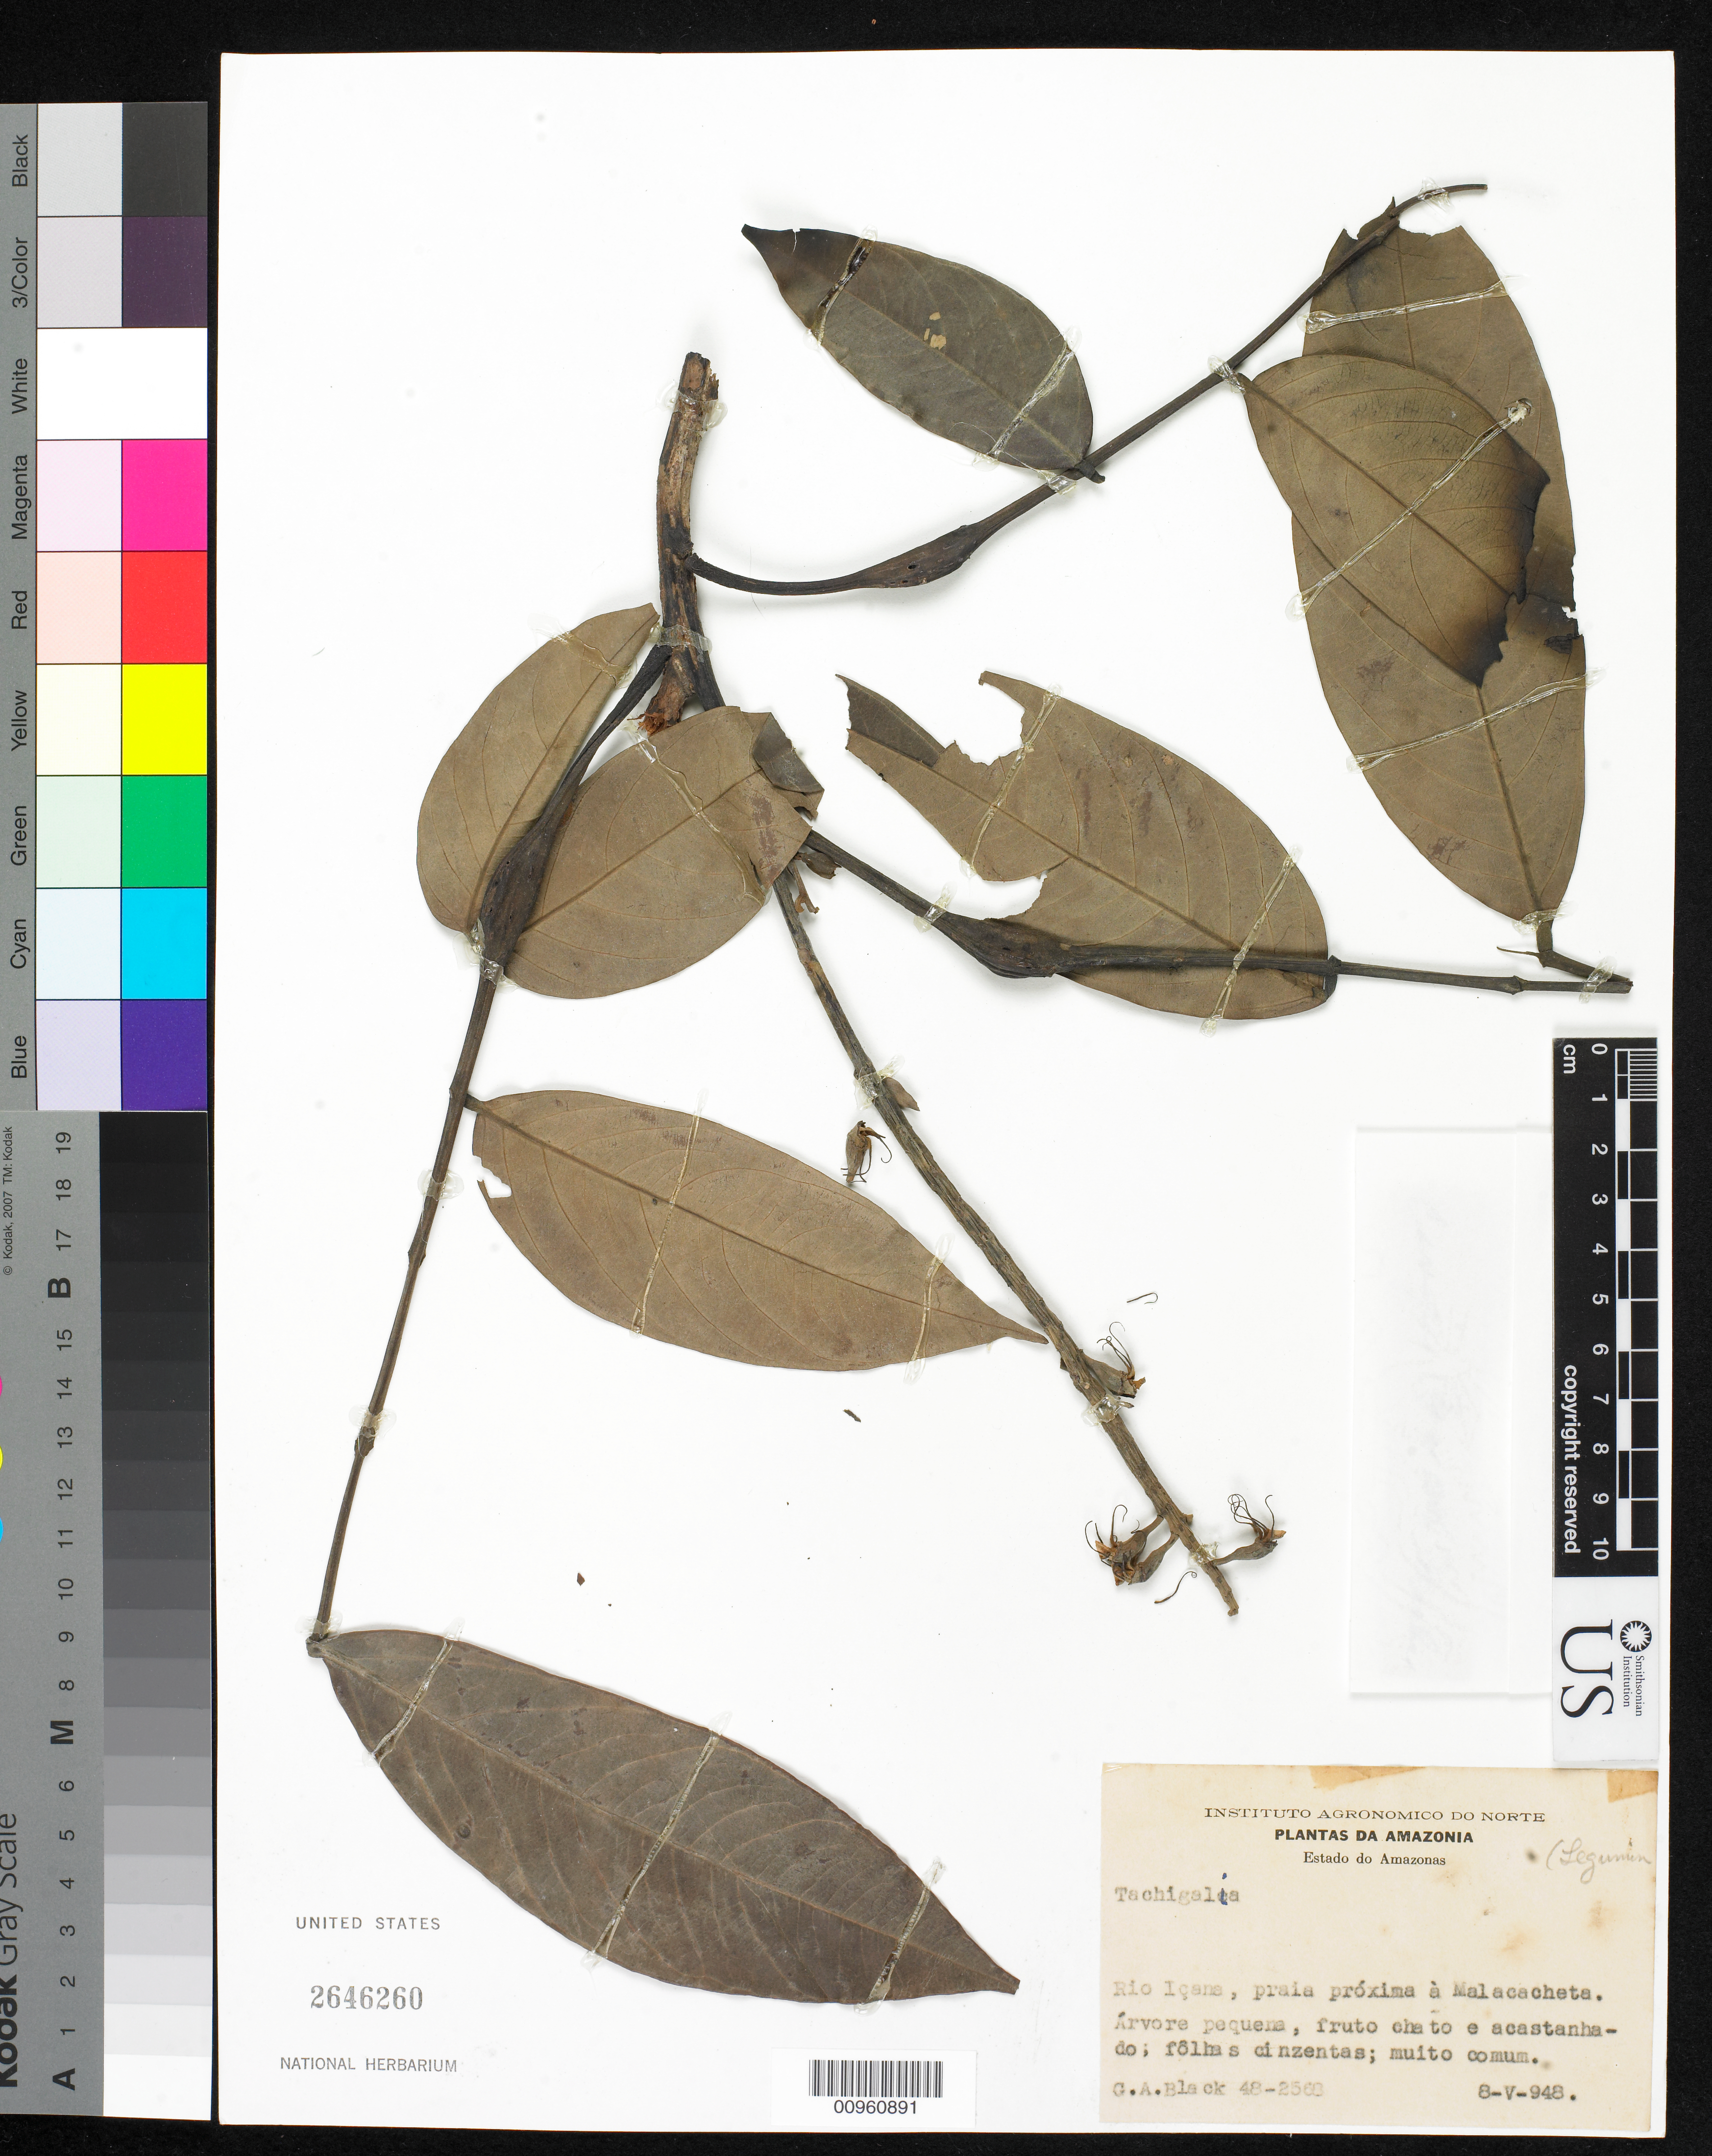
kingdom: Plantae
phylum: Tracheophyta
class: Magnoliopsida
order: Fabales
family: Fabaceae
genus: Tachigali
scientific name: Tachigali sp.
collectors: G. A. Black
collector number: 48-2568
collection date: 1948-05-08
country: Brazil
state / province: Amazonas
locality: Rio Icana, beach near Malacacheta (Rio Icana, praia proxima a Malacacheta), Estado do Amazonas, Plantas da Amazonia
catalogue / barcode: US 2646260